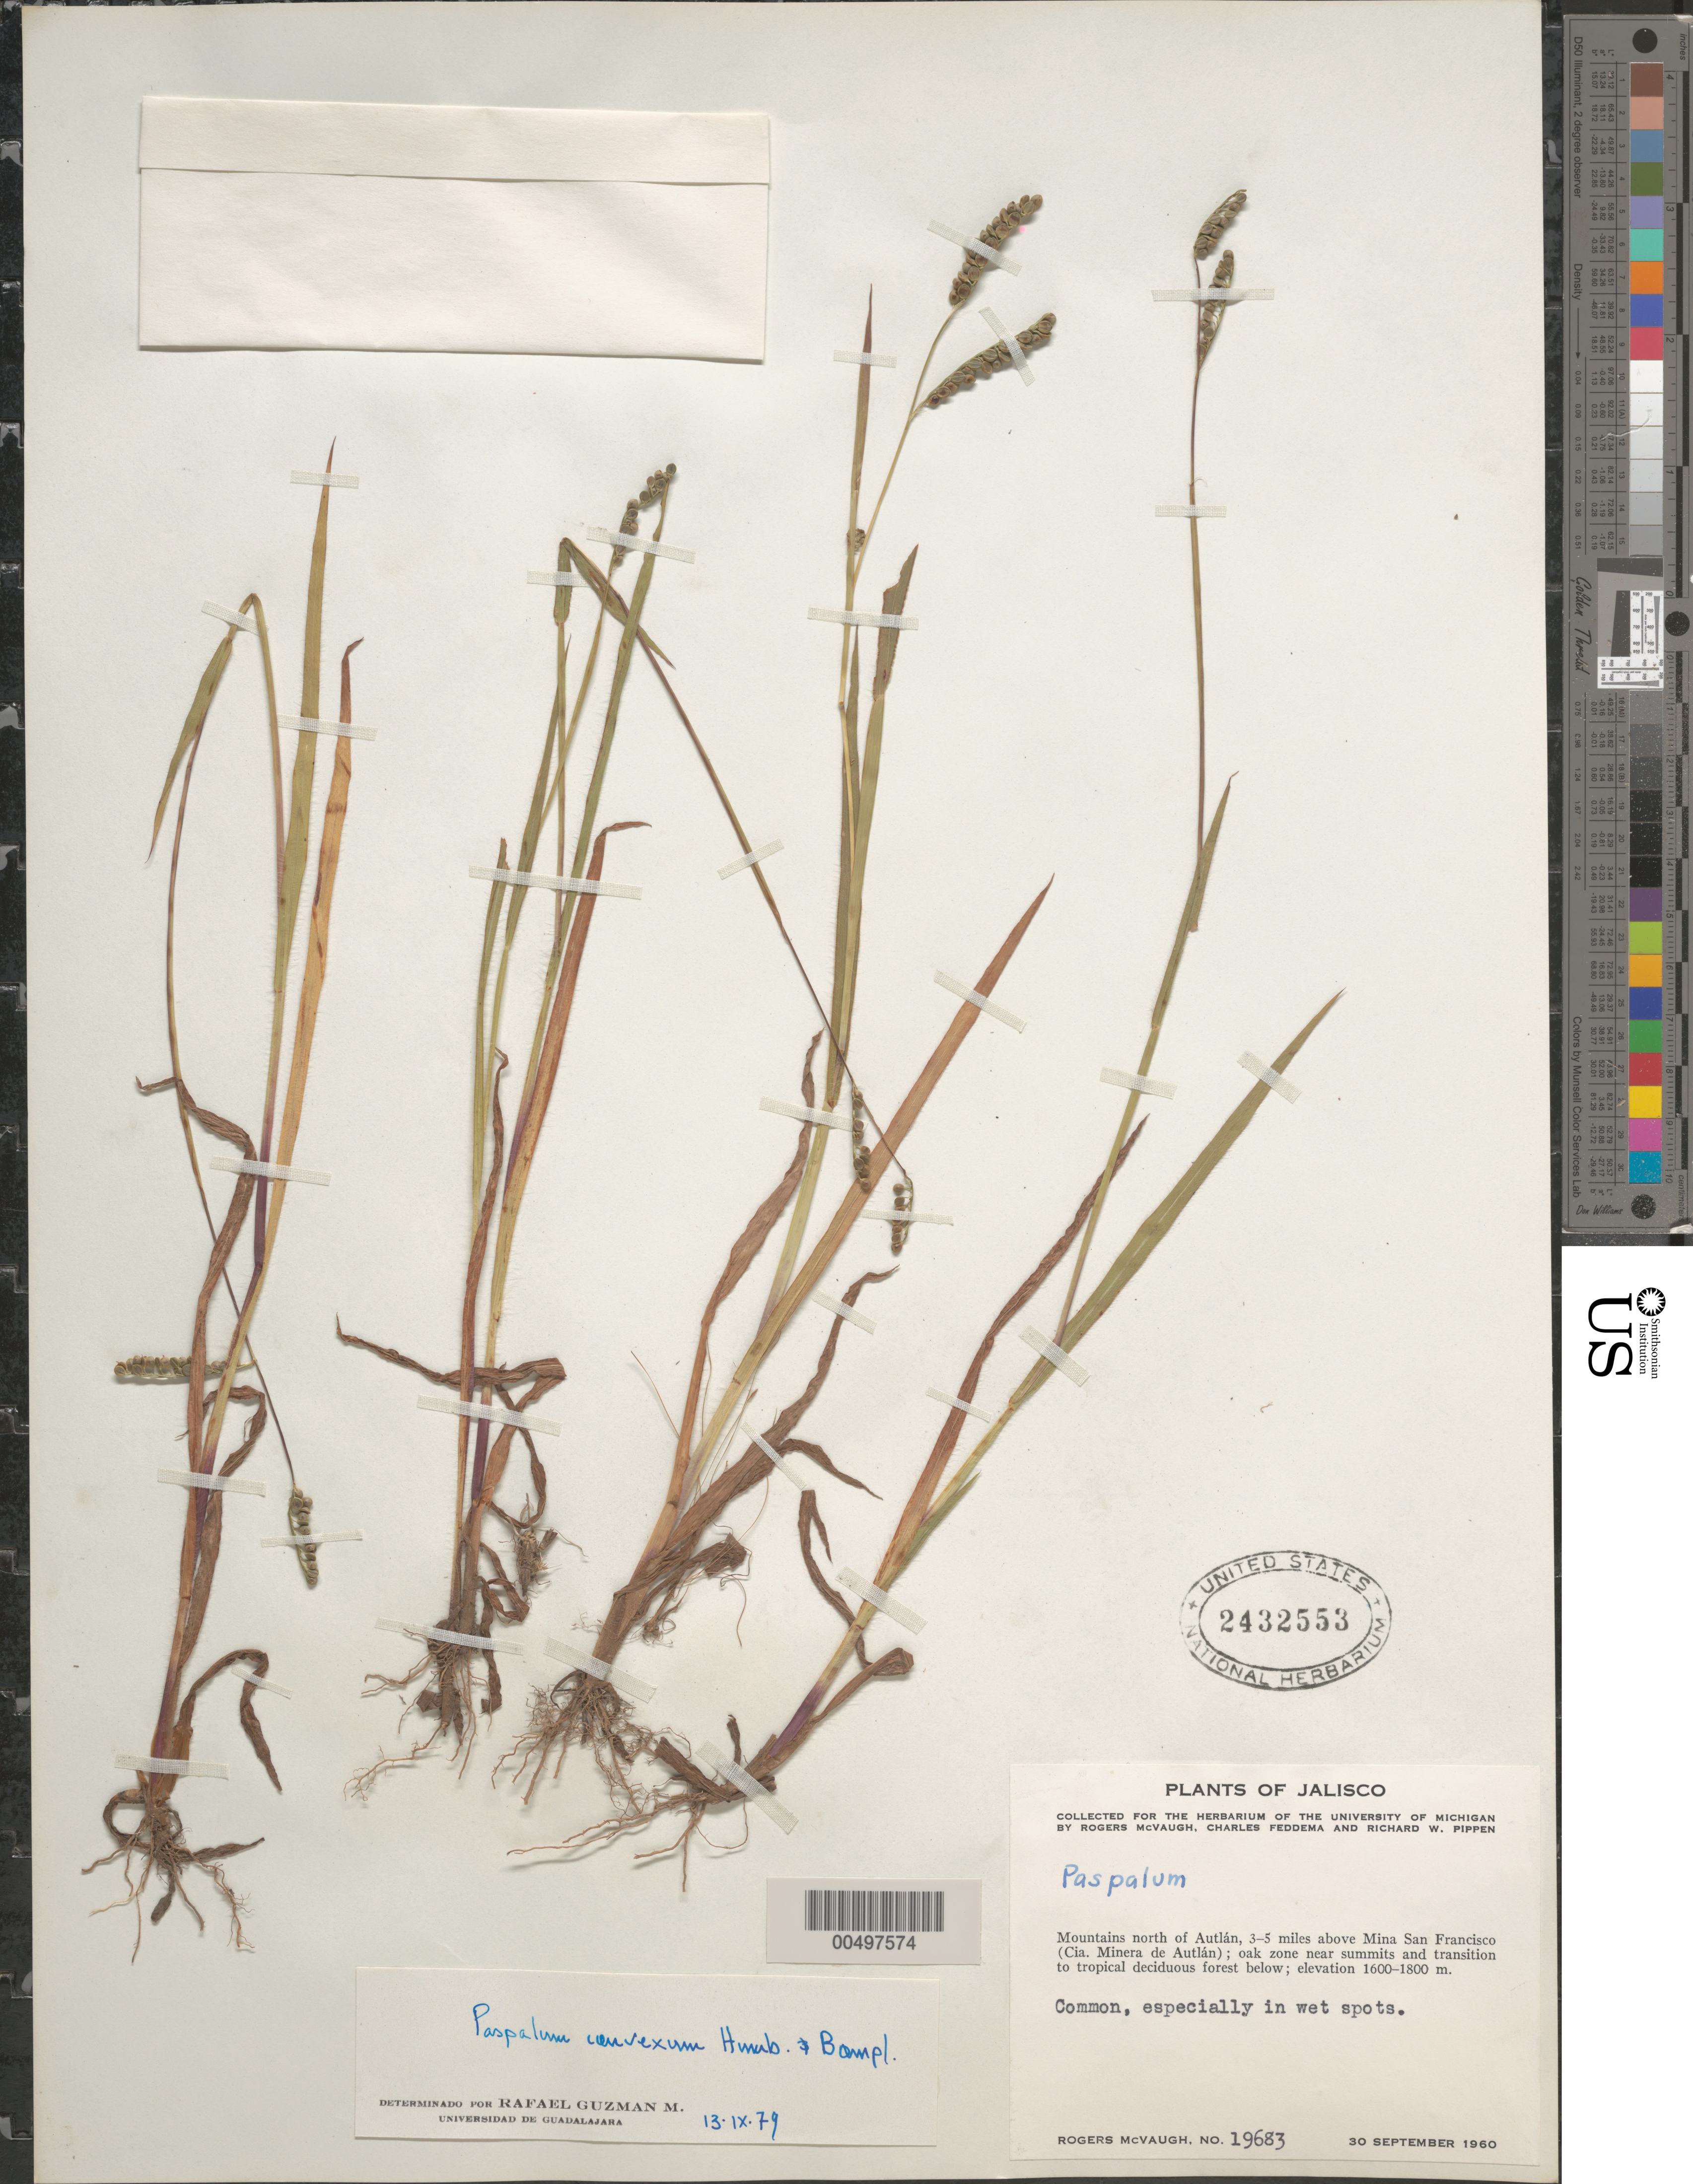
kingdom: Plantae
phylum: Tracheophyta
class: Liliopsida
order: Poales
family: Poaceae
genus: Paspalum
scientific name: Paspalum convexum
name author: Humb. & Bonpl. ex Flüggé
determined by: Guzm n-M., R.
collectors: R. McVaugh, C. Feddema & R. W. Pippen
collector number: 19683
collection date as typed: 30 Sep 1960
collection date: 1960-09-30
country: Mexico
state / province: Jalisco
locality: Mts N of Autlán, 3-5 mi above Mina San Francisco (Cia. Minera de Autlán)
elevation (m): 1600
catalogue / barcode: US 2432553